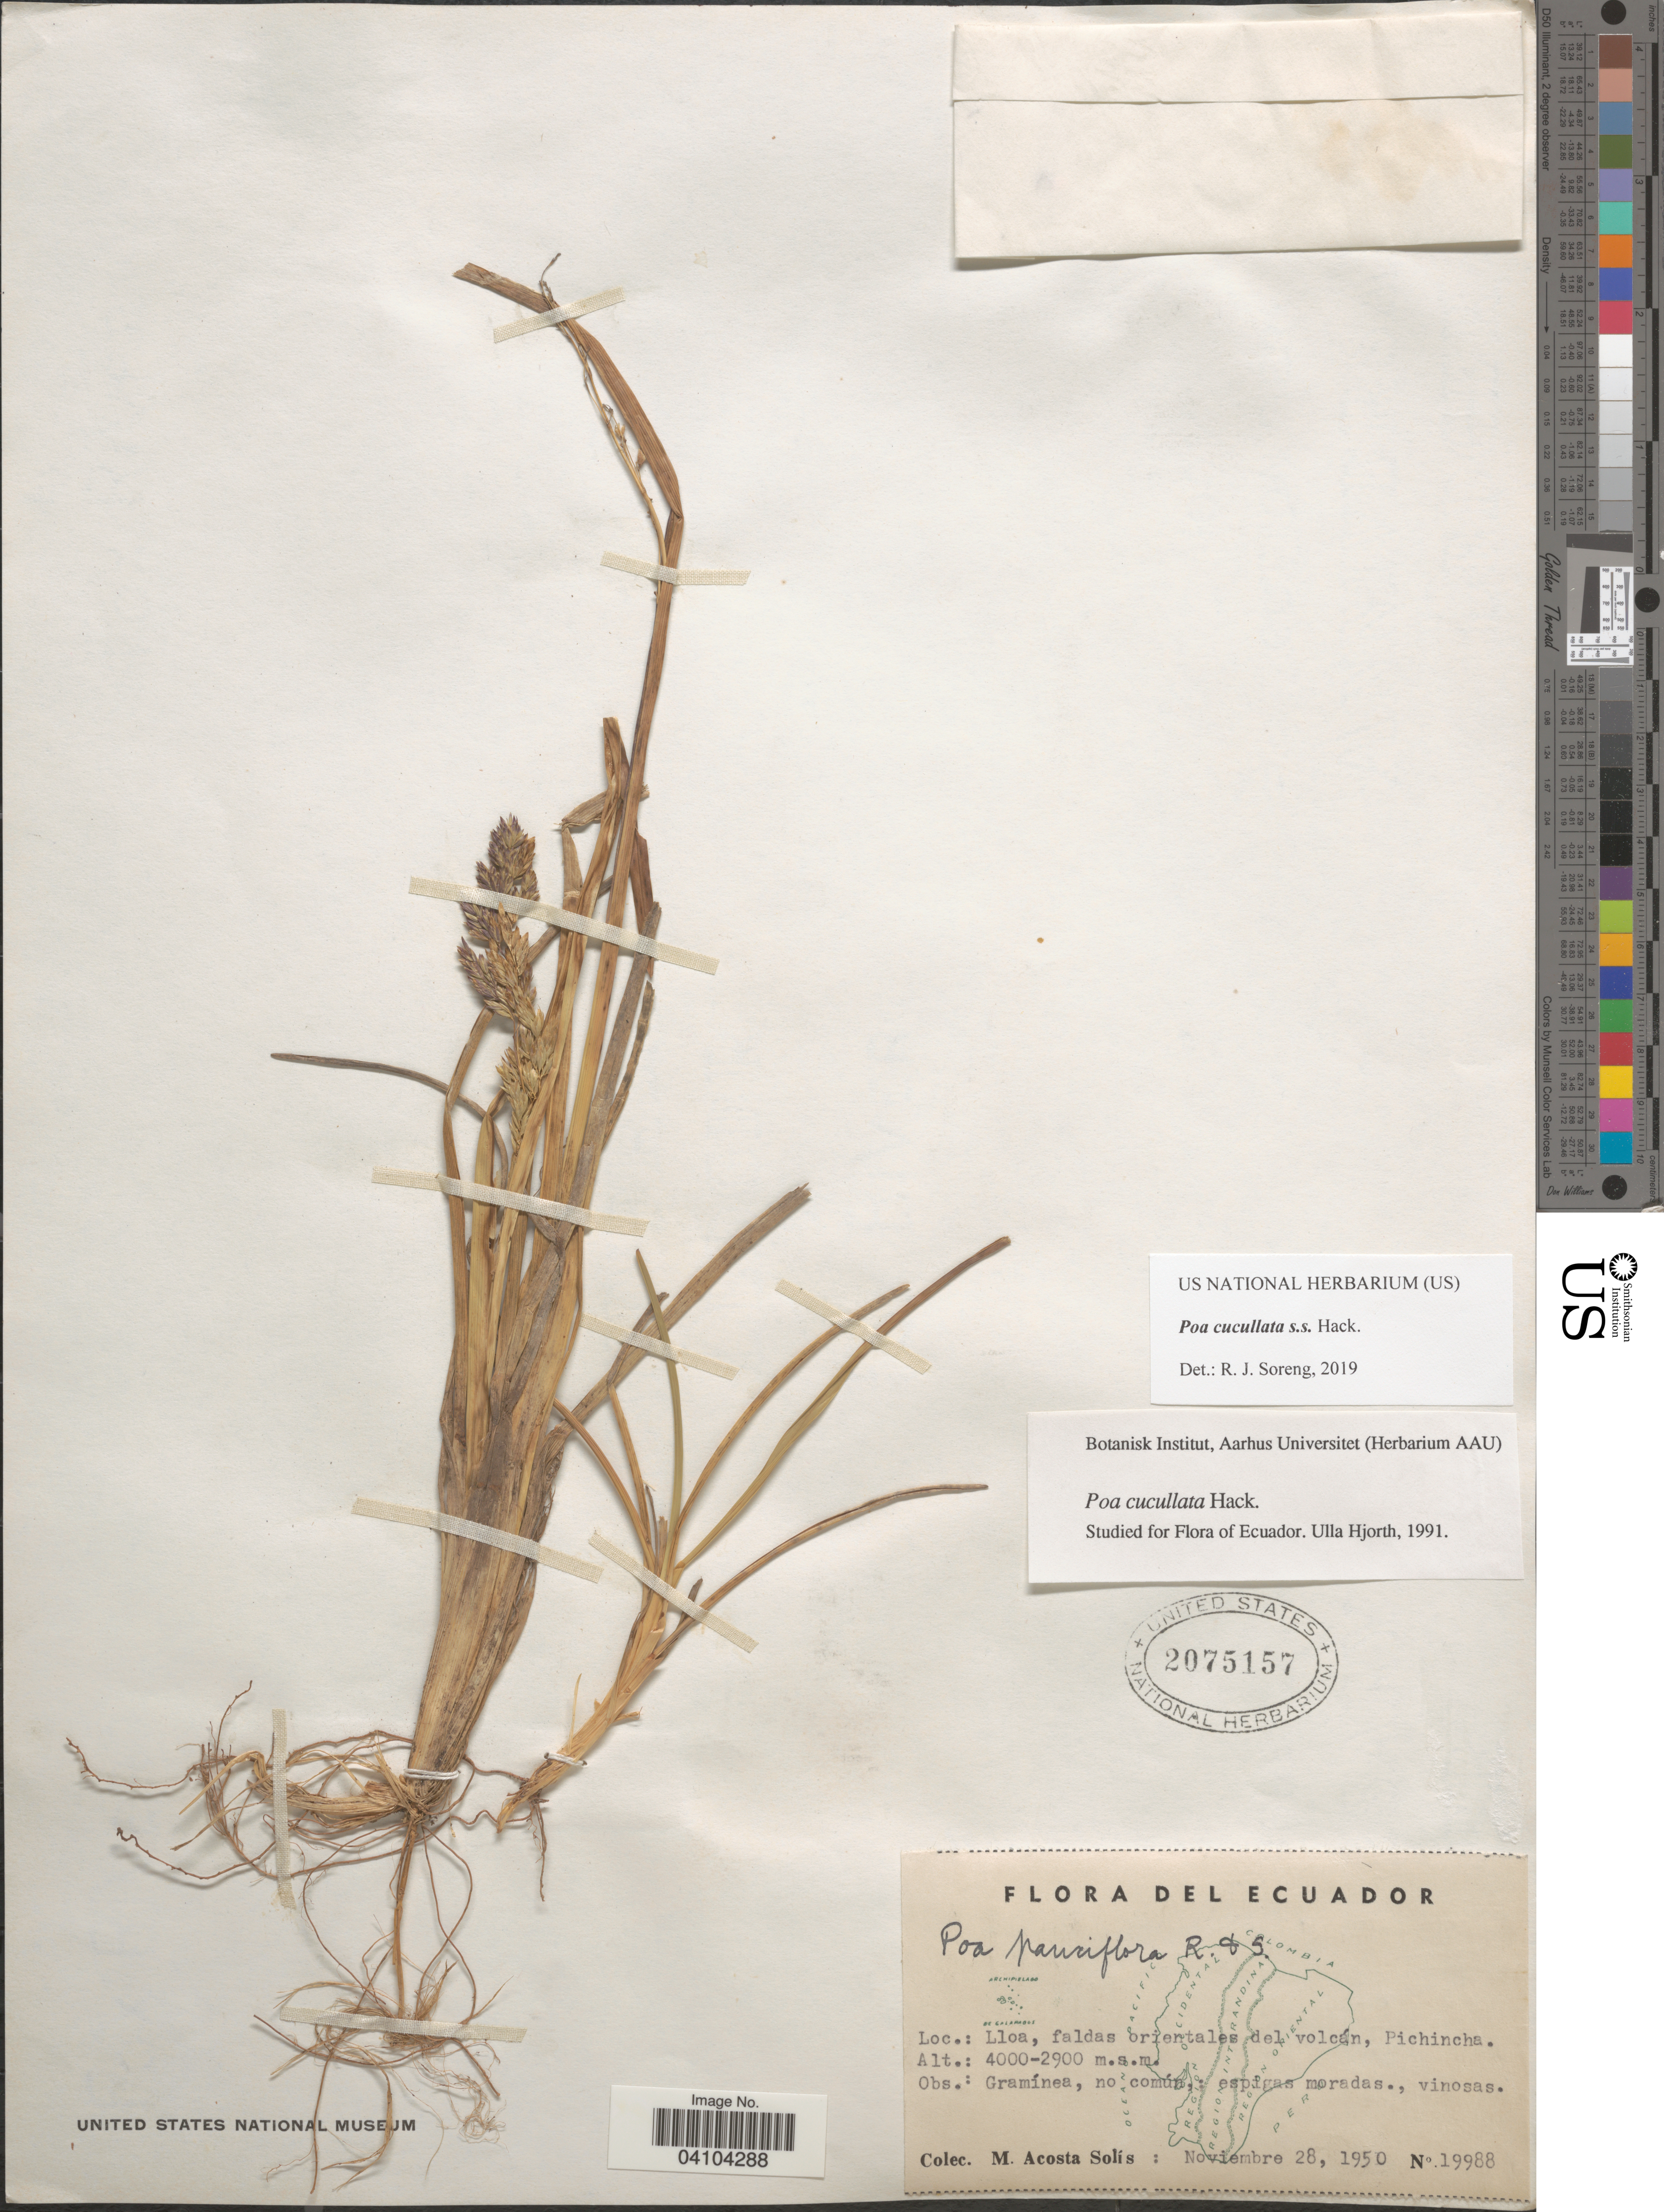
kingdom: Plantae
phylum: Tracheophyta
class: Liliopsida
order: Poales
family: Poaceae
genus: Poa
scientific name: Poa cucullata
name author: Hack.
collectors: M. Acosta Solis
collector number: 19988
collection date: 1950-11-28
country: Ecuador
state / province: Pichincha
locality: Lloa, faldas orientales del volcán.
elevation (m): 2900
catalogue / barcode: US 2075157